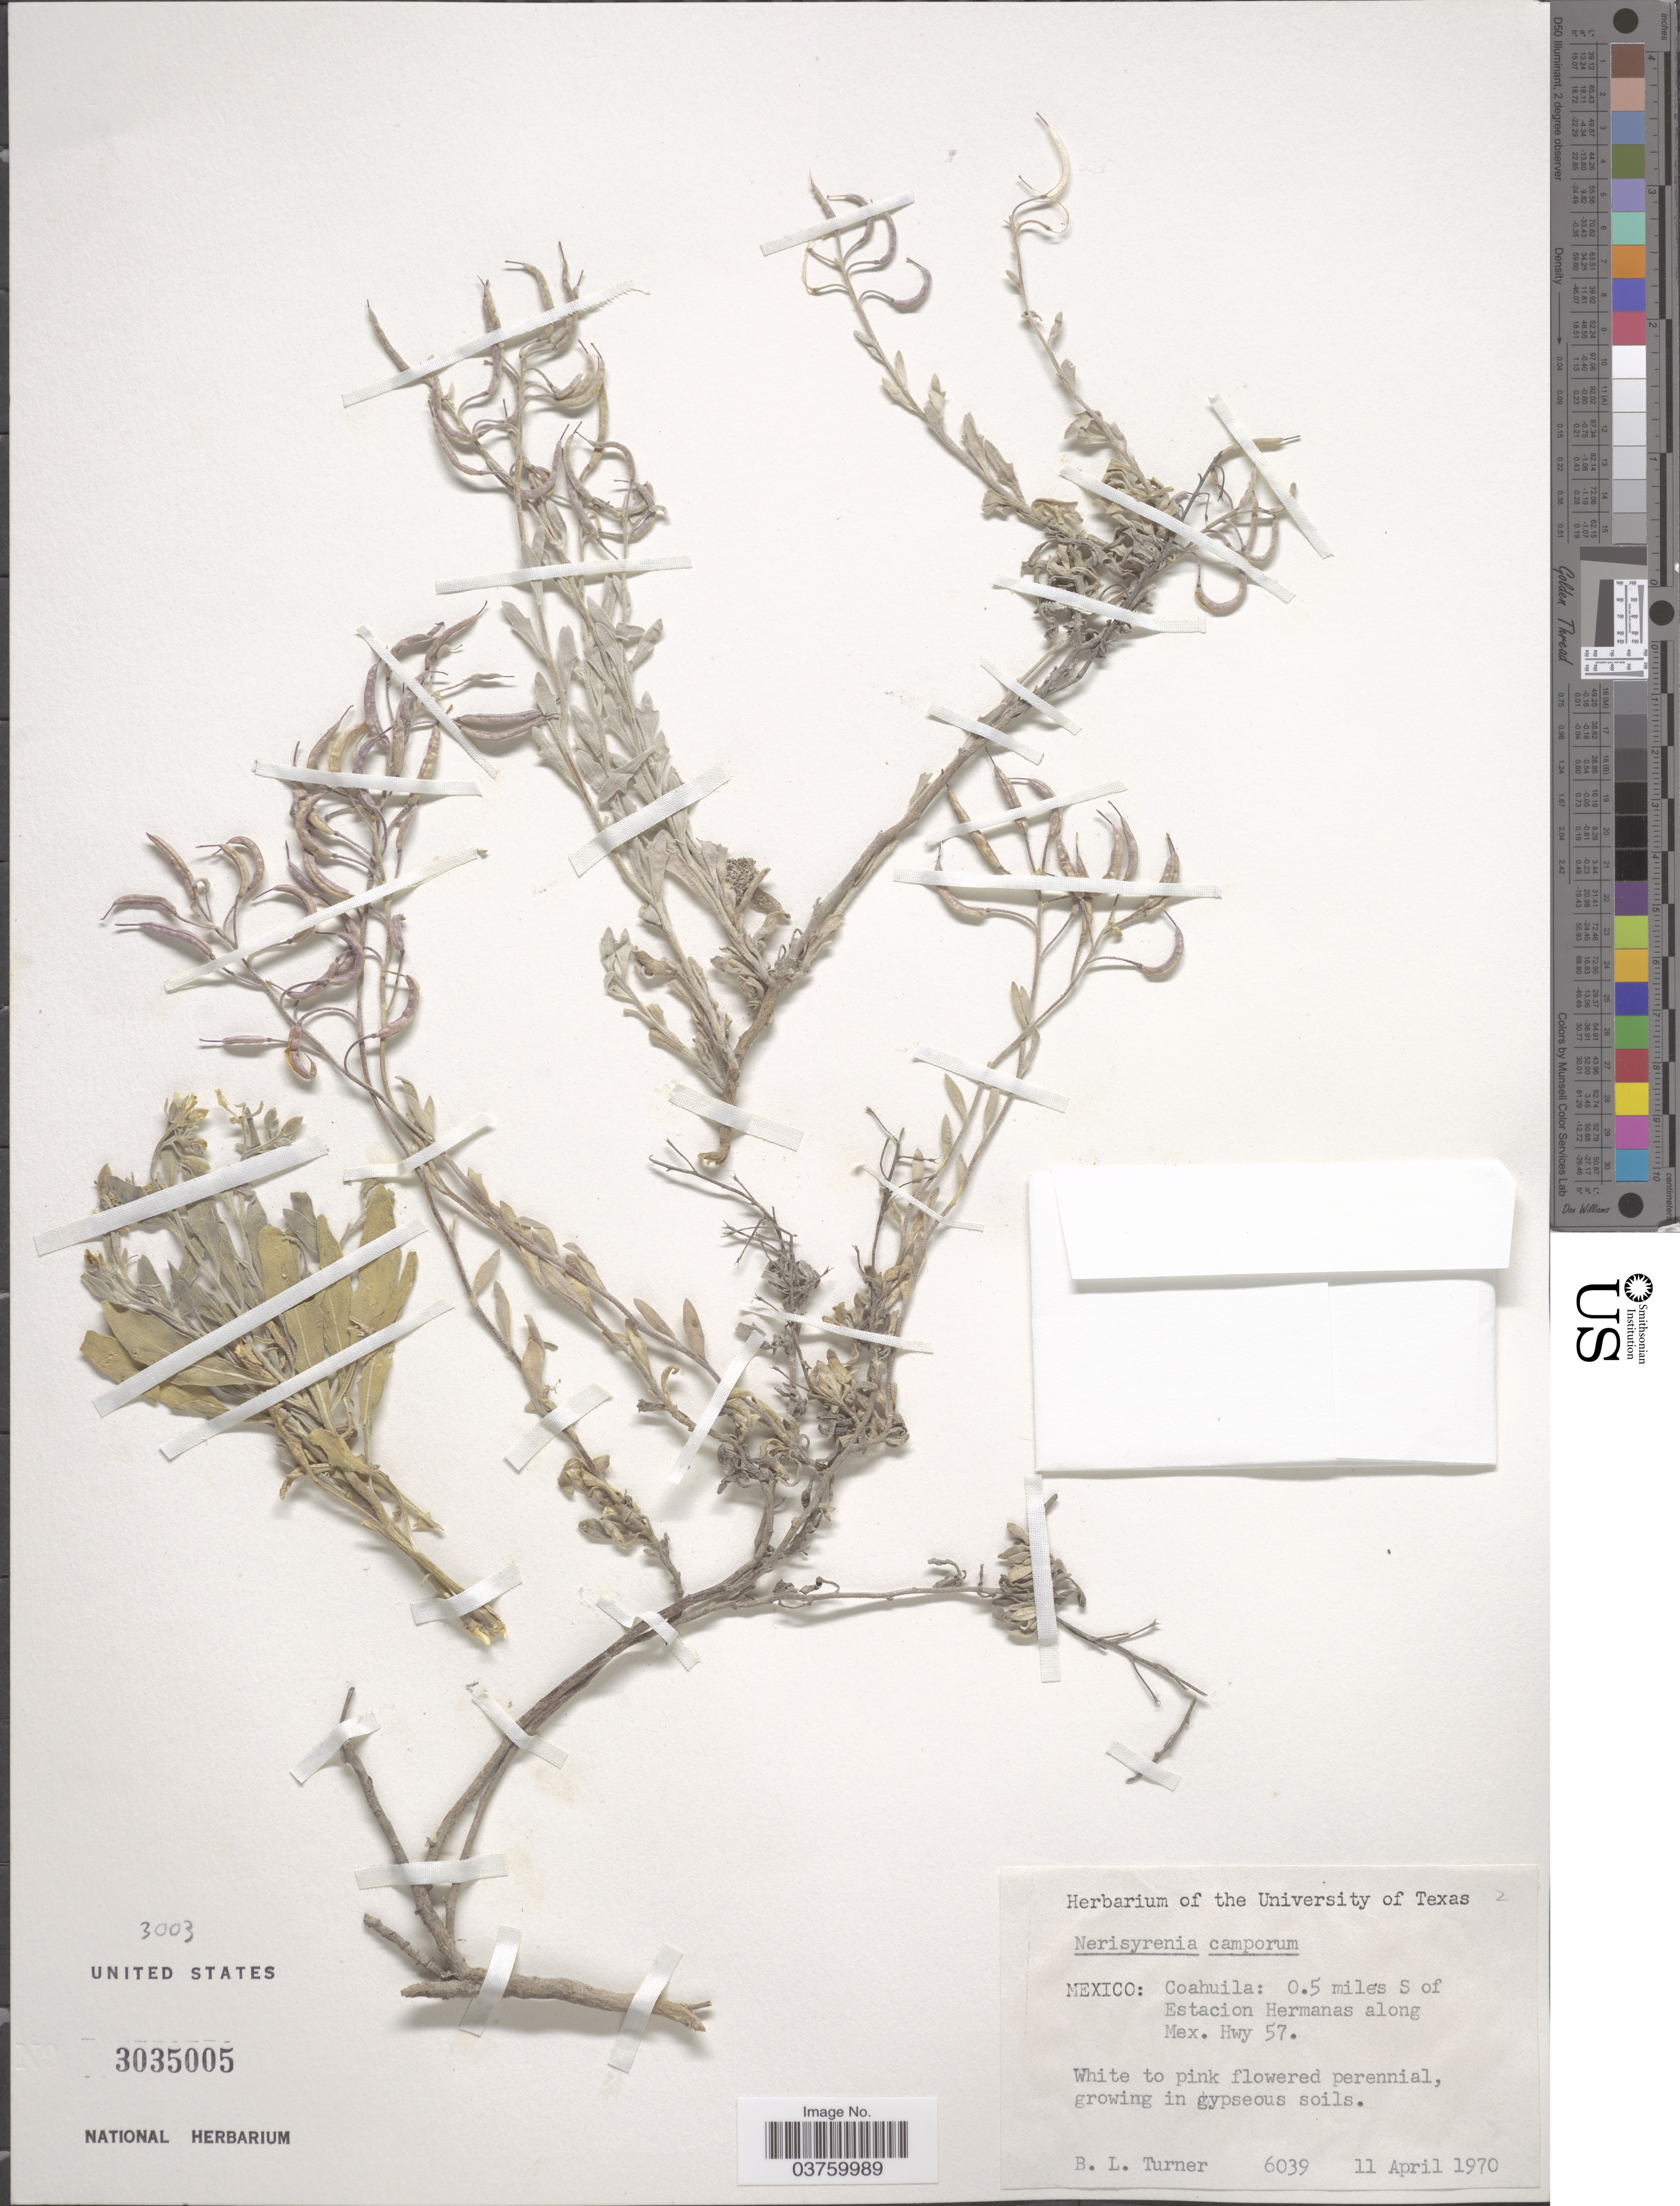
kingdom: Plantae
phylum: Tracheophyta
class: Magnoliopsida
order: Brassicales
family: Brassicaceae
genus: Nerisyrenia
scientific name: Nerisyrenia camporum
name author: (A. Gray) Greene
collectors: B. L. Turner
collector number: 6039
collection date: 1970-04-11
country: Mexico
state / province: Coahuila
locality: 0.5 miles S of Estacion Hermanas along Mex. Hwy 57.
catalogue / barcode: US 3035005